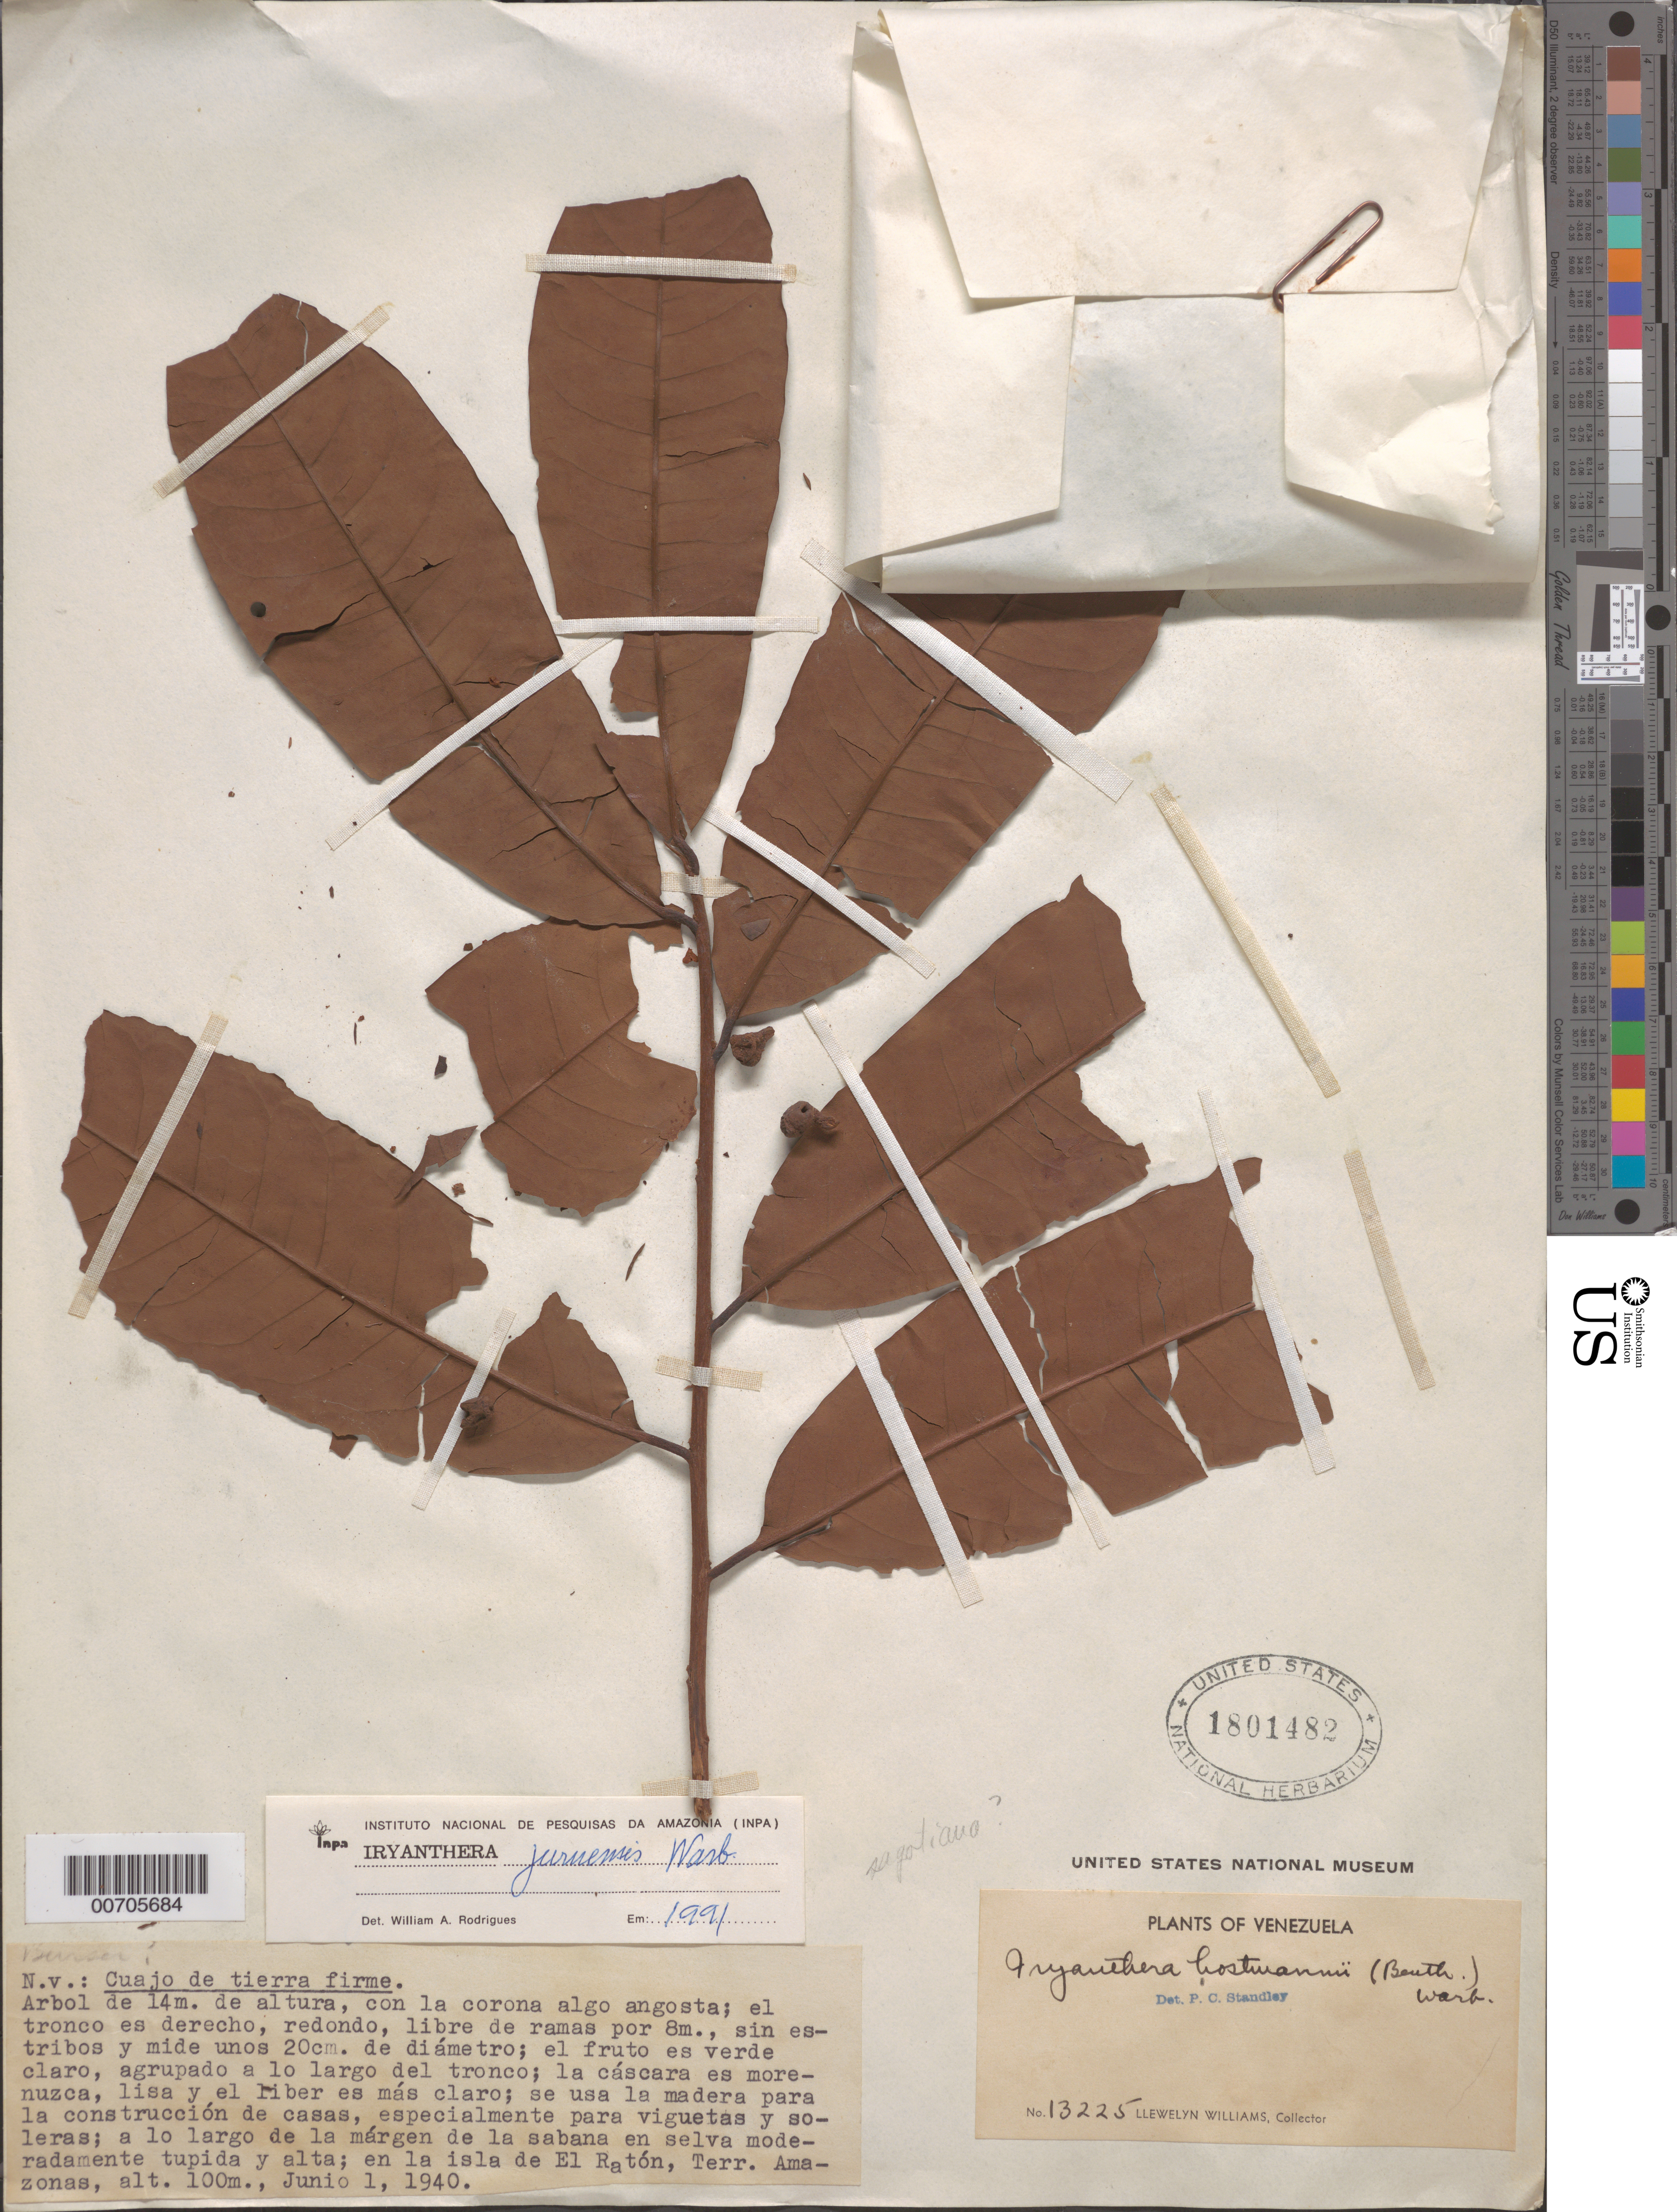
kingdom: Plantae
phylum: Tracheophyta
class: Magnoliopsida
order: Magnoliales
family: Myristicaceae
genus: Iryanthera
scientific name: Iryanthera juruensis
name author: Warb.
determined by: Rodrigues, W. A.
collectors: Ll. Williams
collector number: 13225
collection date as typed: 1-Jun-40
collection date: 1940-06-01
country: Venezuela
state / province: Amazonas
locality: Isla de El Ratón, Alto Orinoco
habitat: A lo largo de la margen de la sabana en selva moderamente tupida y alta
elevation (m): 100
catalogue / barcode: US 1801482